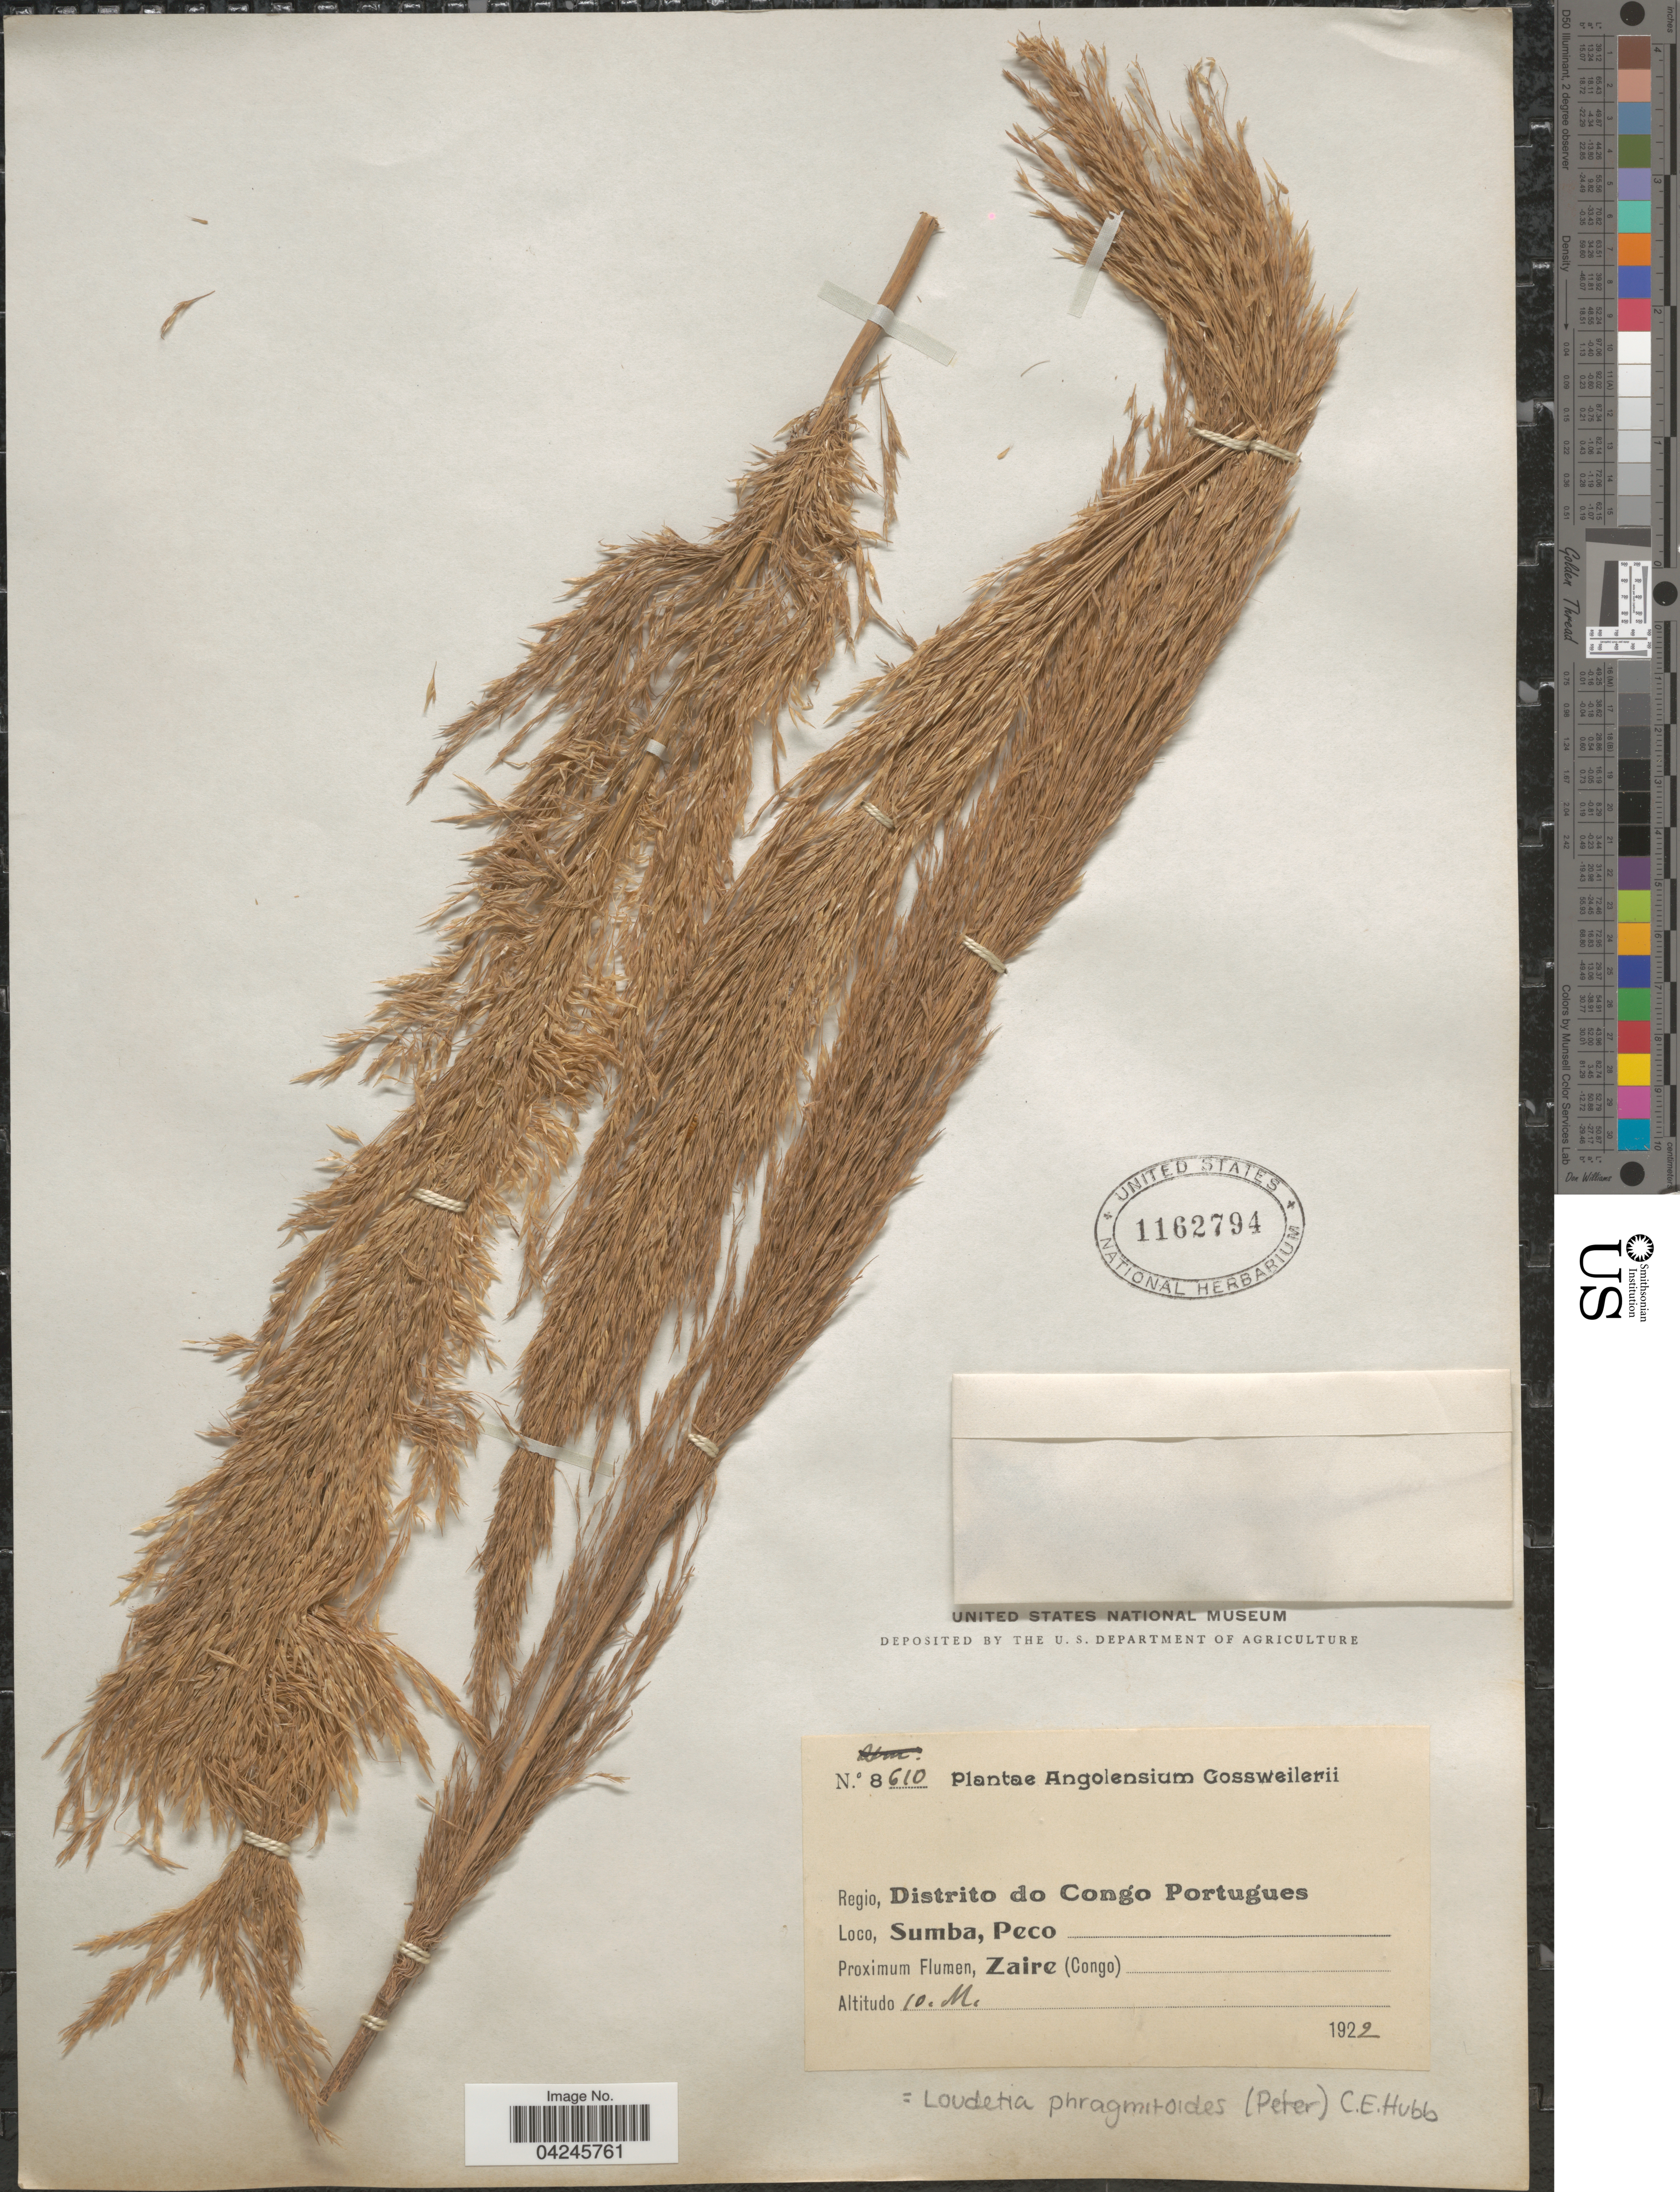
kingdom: Plantae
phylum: Tracheophyta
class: Liliopsida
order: Poales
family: Poaceae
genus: Loudetia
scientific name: Loudetia phragmitoides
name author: (Peter) C.E. Hubb.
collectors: -. Gossweiler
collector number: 8610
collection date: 1922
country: Angola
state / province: Zaire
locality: Regio, Distrito do Congo Portugues. Sumba, Peco. Proximum Flumem, Zaire (Congo).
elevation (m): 10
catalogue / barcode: US 1162794